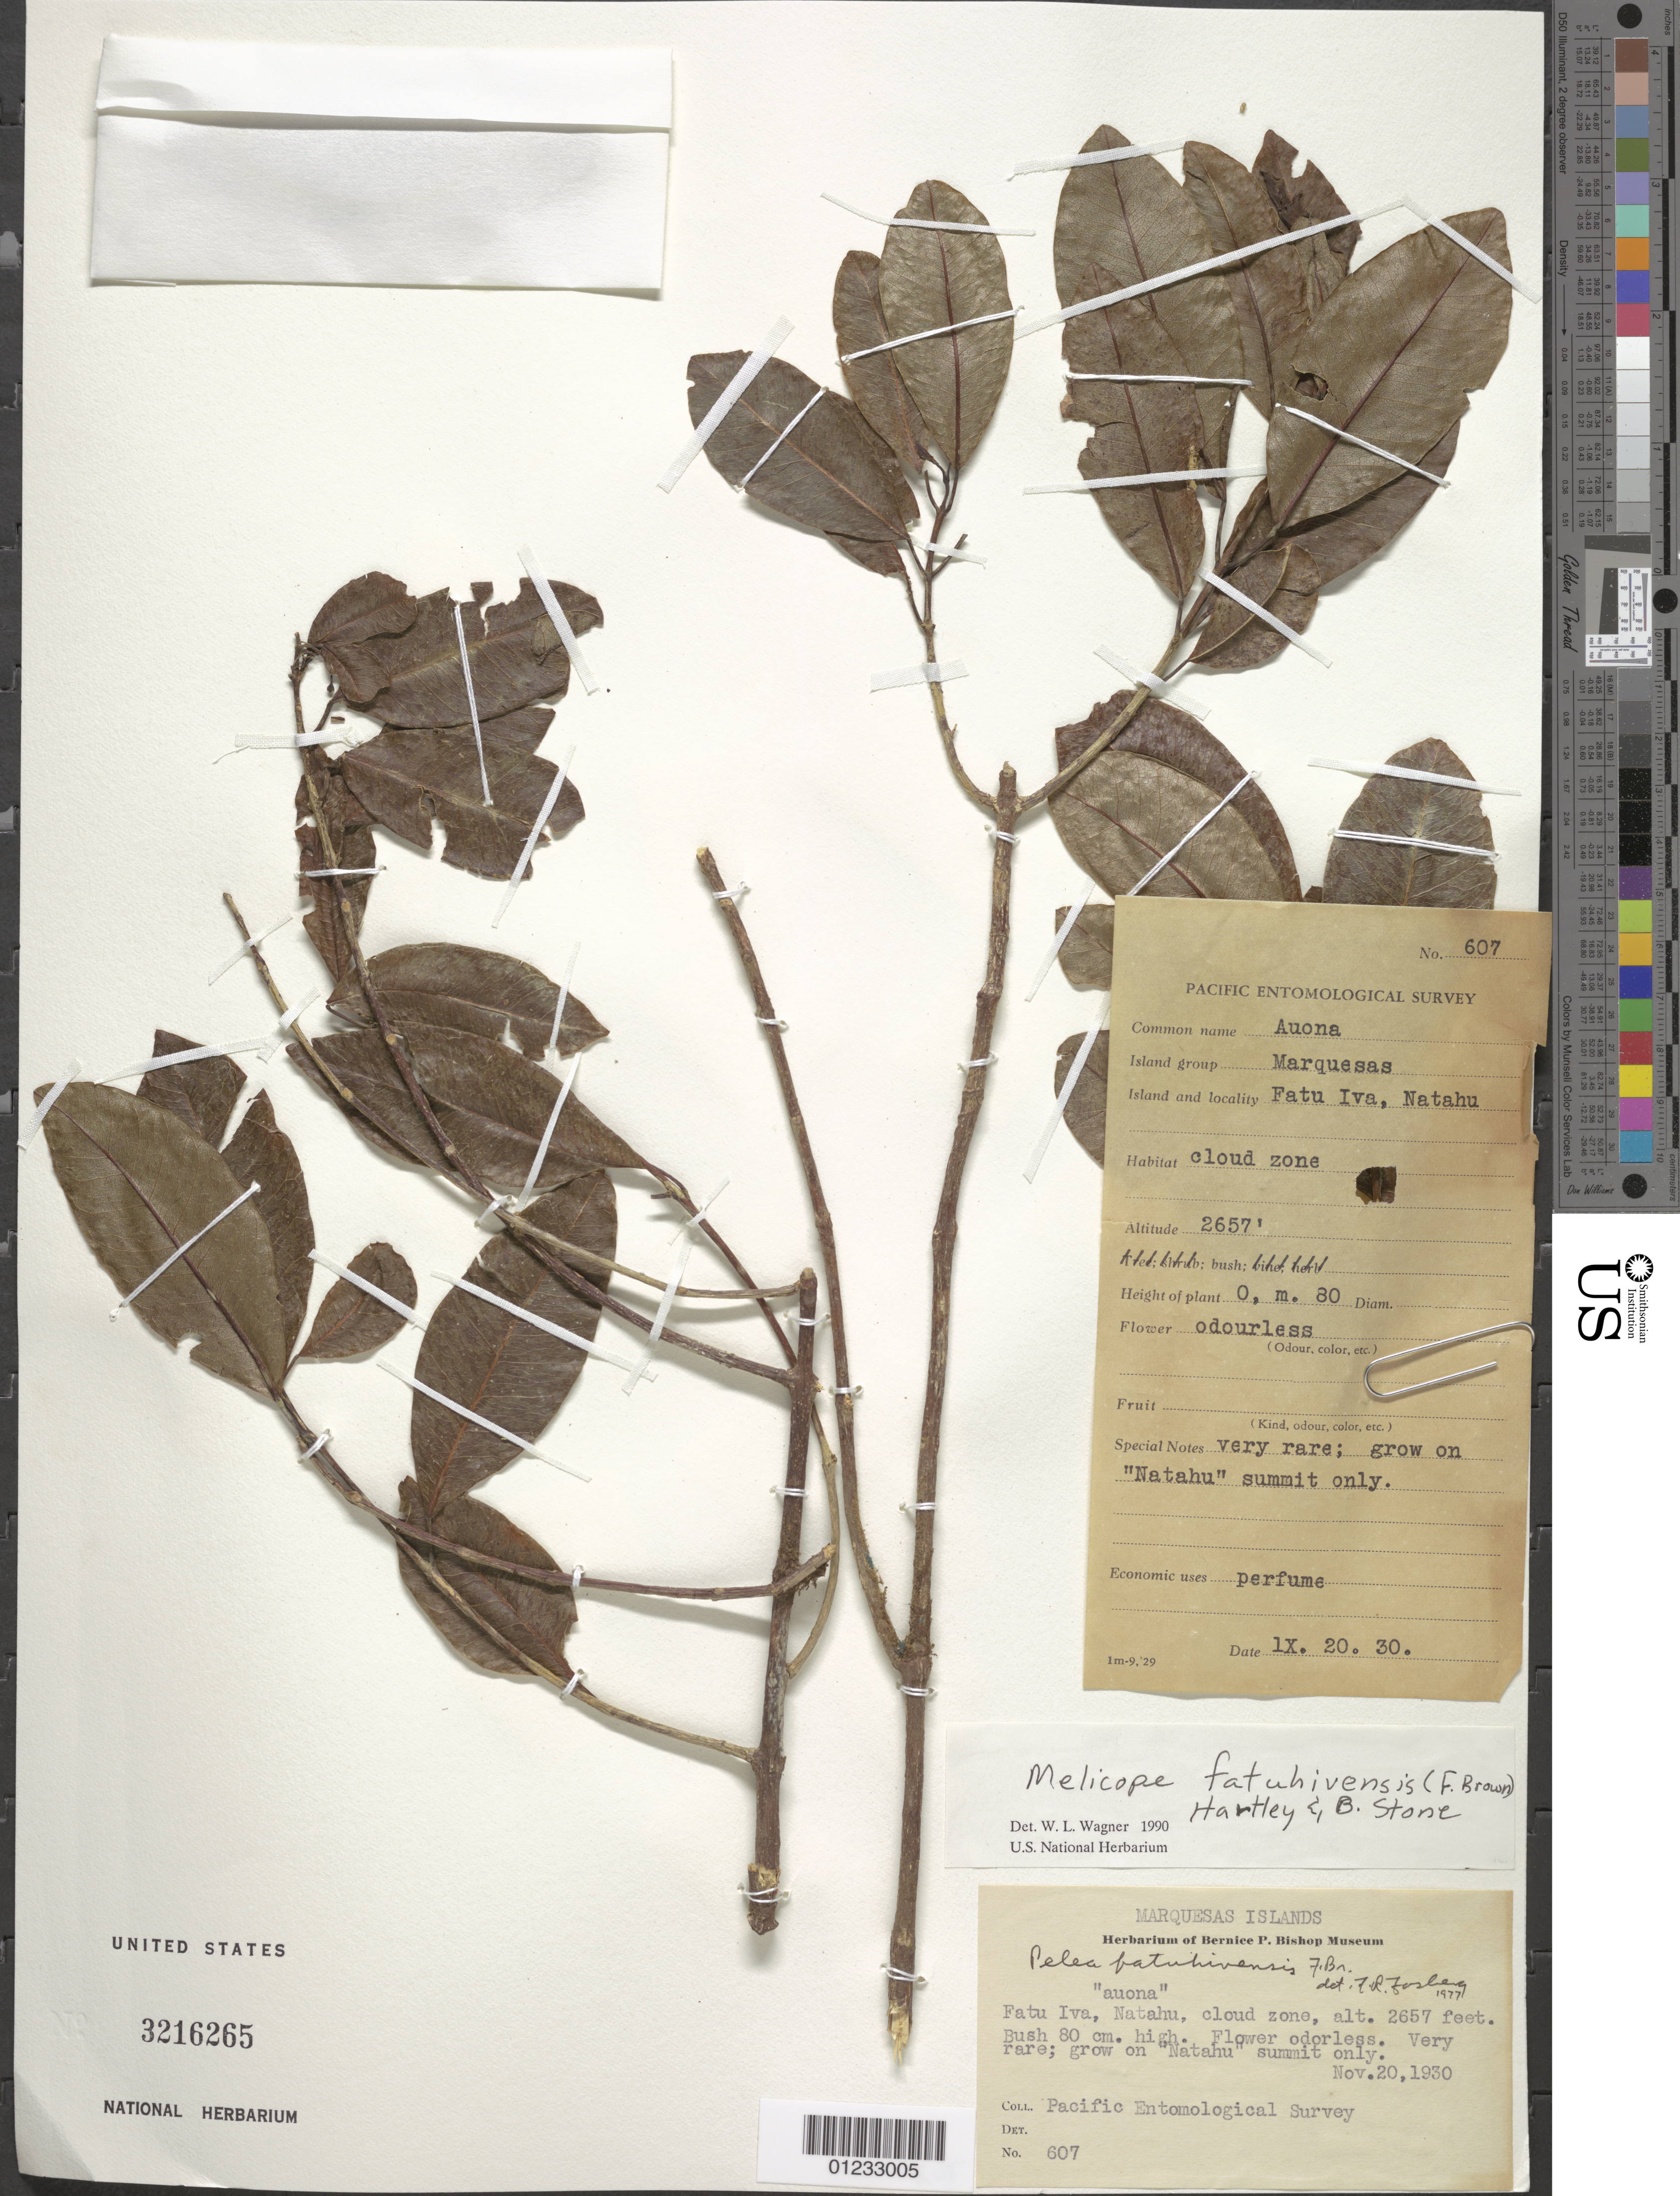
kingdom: Plantae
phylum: Tracheophyta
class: Magnoliopsida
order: Sapindales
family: Rutaceae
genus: Melicope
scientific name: Melicope fatuhivensis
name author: (F. Br.) T.G. Hartley & B.C. Stone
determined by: Wagner, W. L., (BOT), Smithsonian Institution - National Museum of Natural History (UNITED STATES)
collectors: Pacific Entomological Survey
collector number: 607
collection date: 1930-11-20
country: French Polynesia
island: Fatu Hiva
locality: Natahu, cloud zone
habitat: grows only on Natahu summit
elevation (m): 810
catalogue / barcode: US 3216265